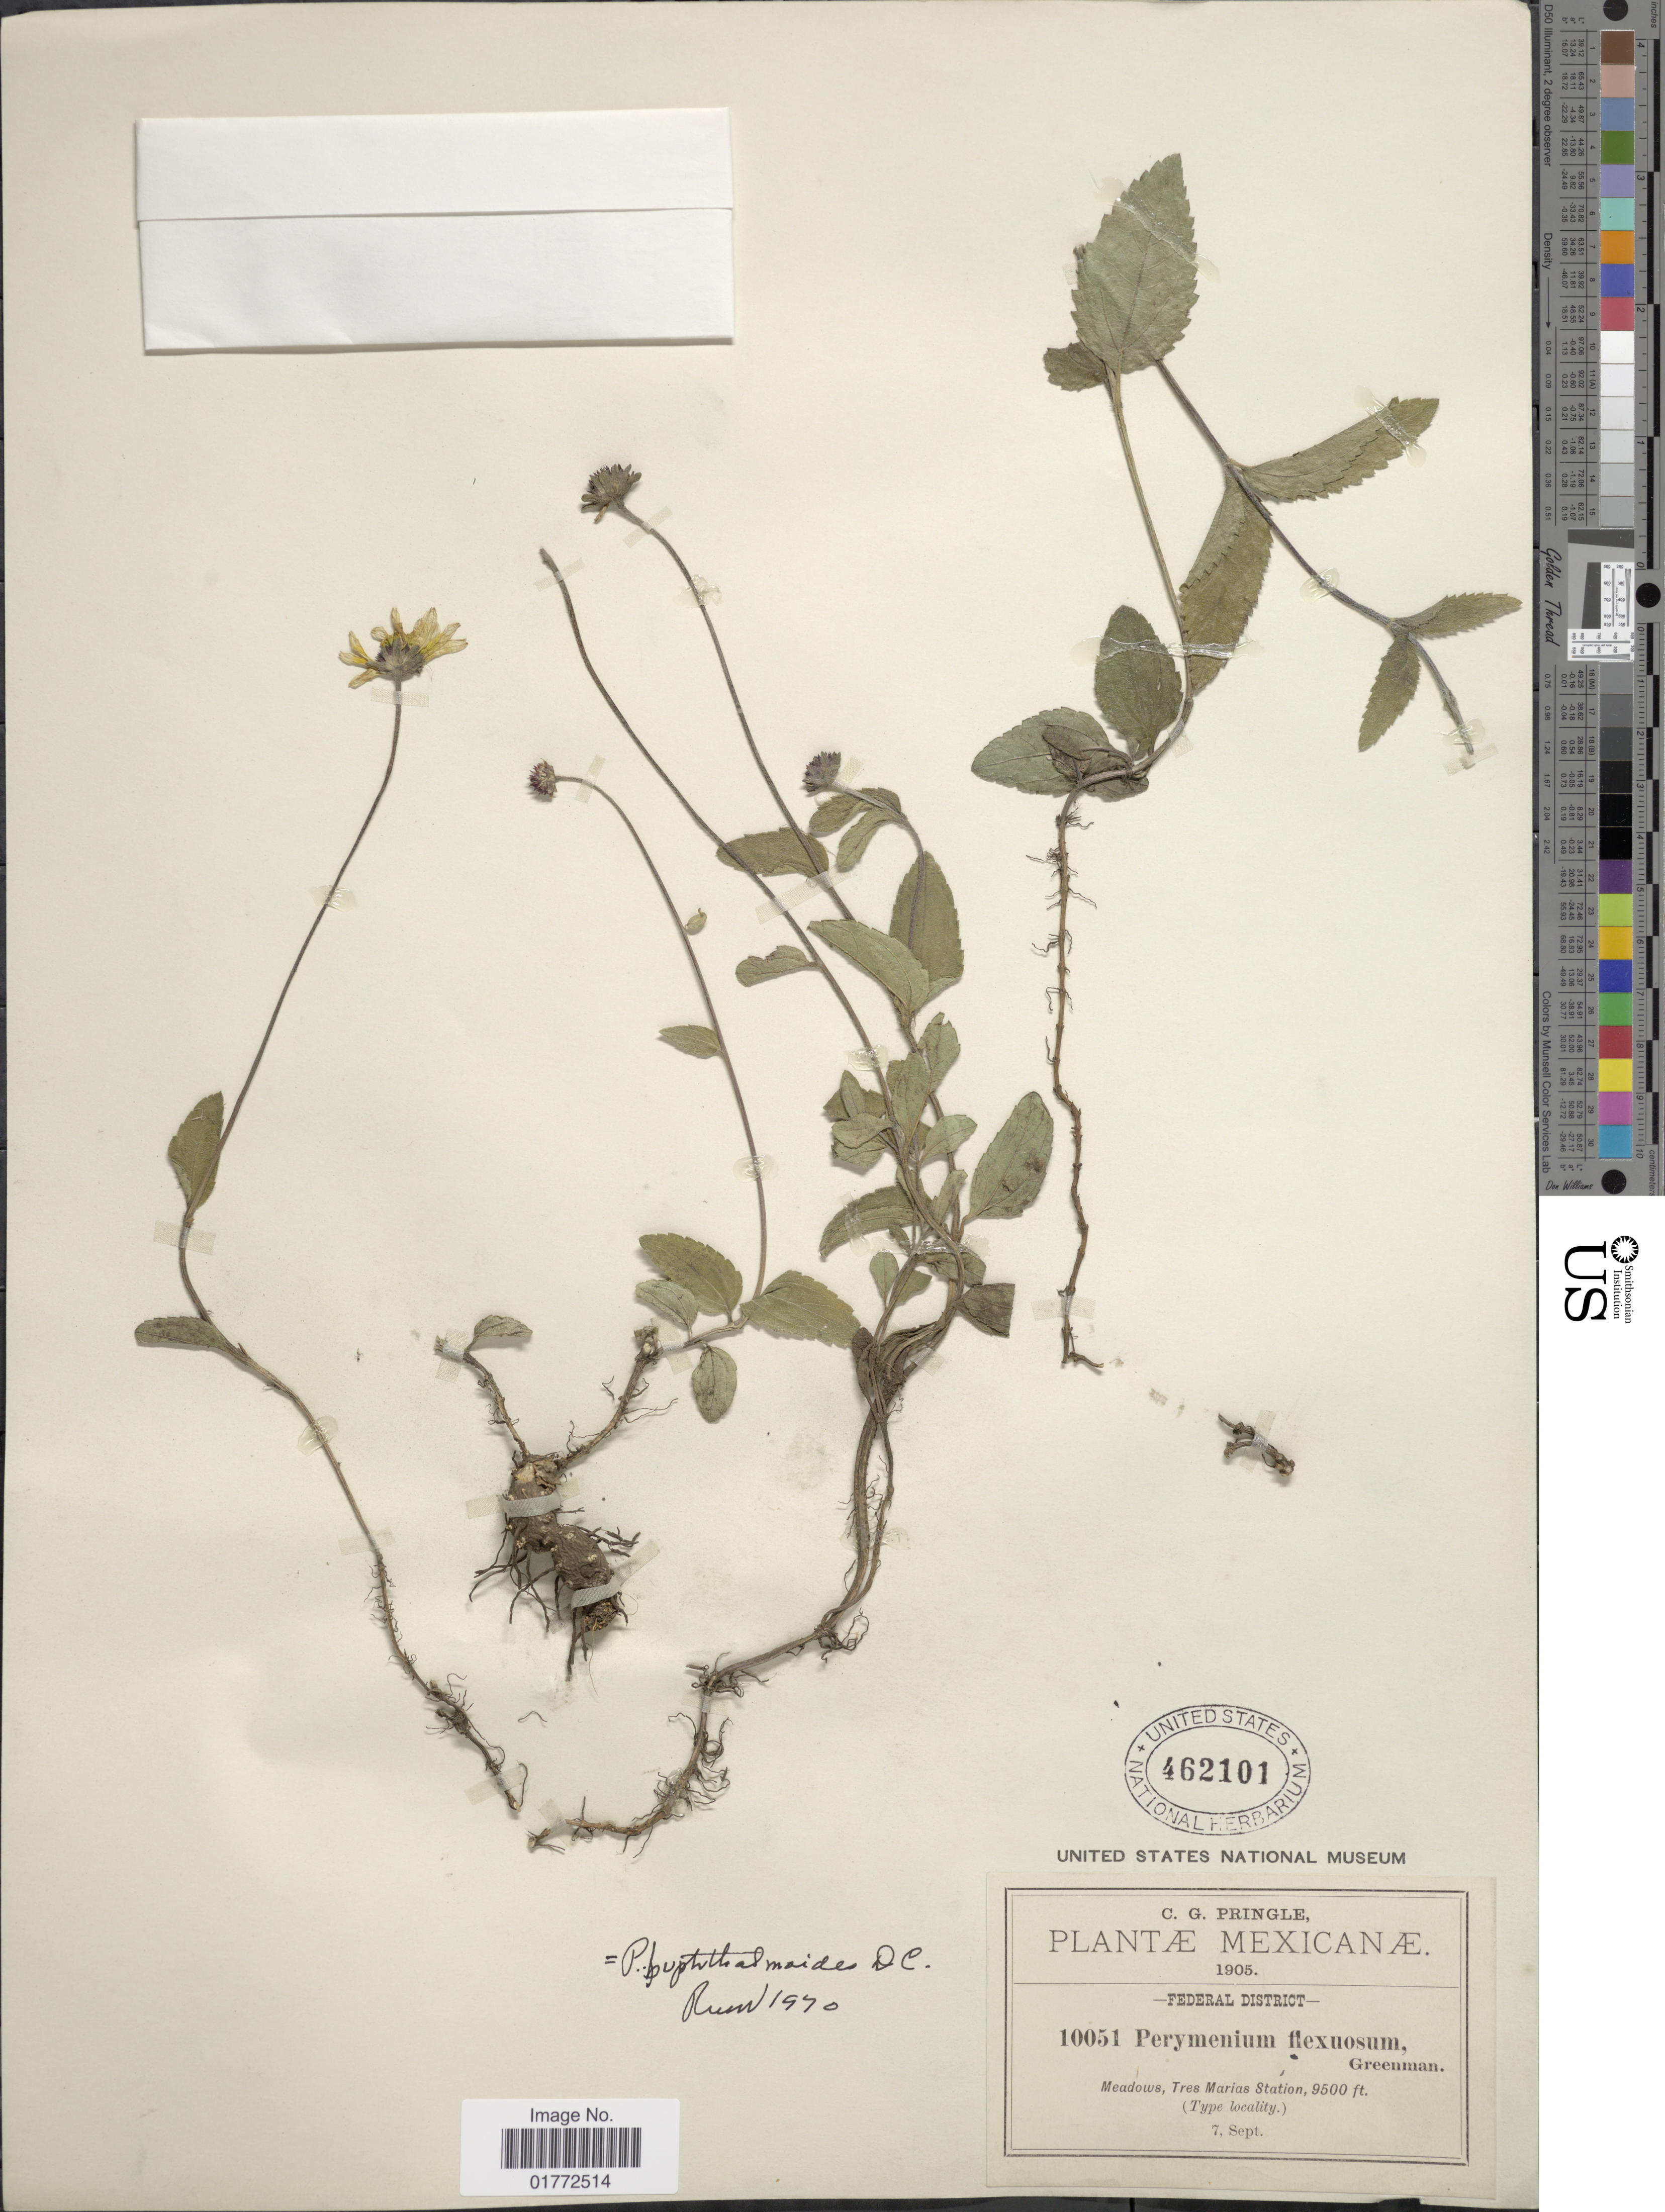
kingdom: Plantae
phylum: Tracheophyta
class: Magnoliopsida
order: Asterales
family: Asteraceae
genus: Perymenium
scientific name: Perymenium buphthalmoides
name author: DC.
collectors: C. G. Pringle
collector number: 10051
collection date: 1905-09-07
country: Mexico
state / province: Distrito Federal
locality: Meadows, Tres Marias Station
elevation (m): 2896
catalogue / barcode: US 462101